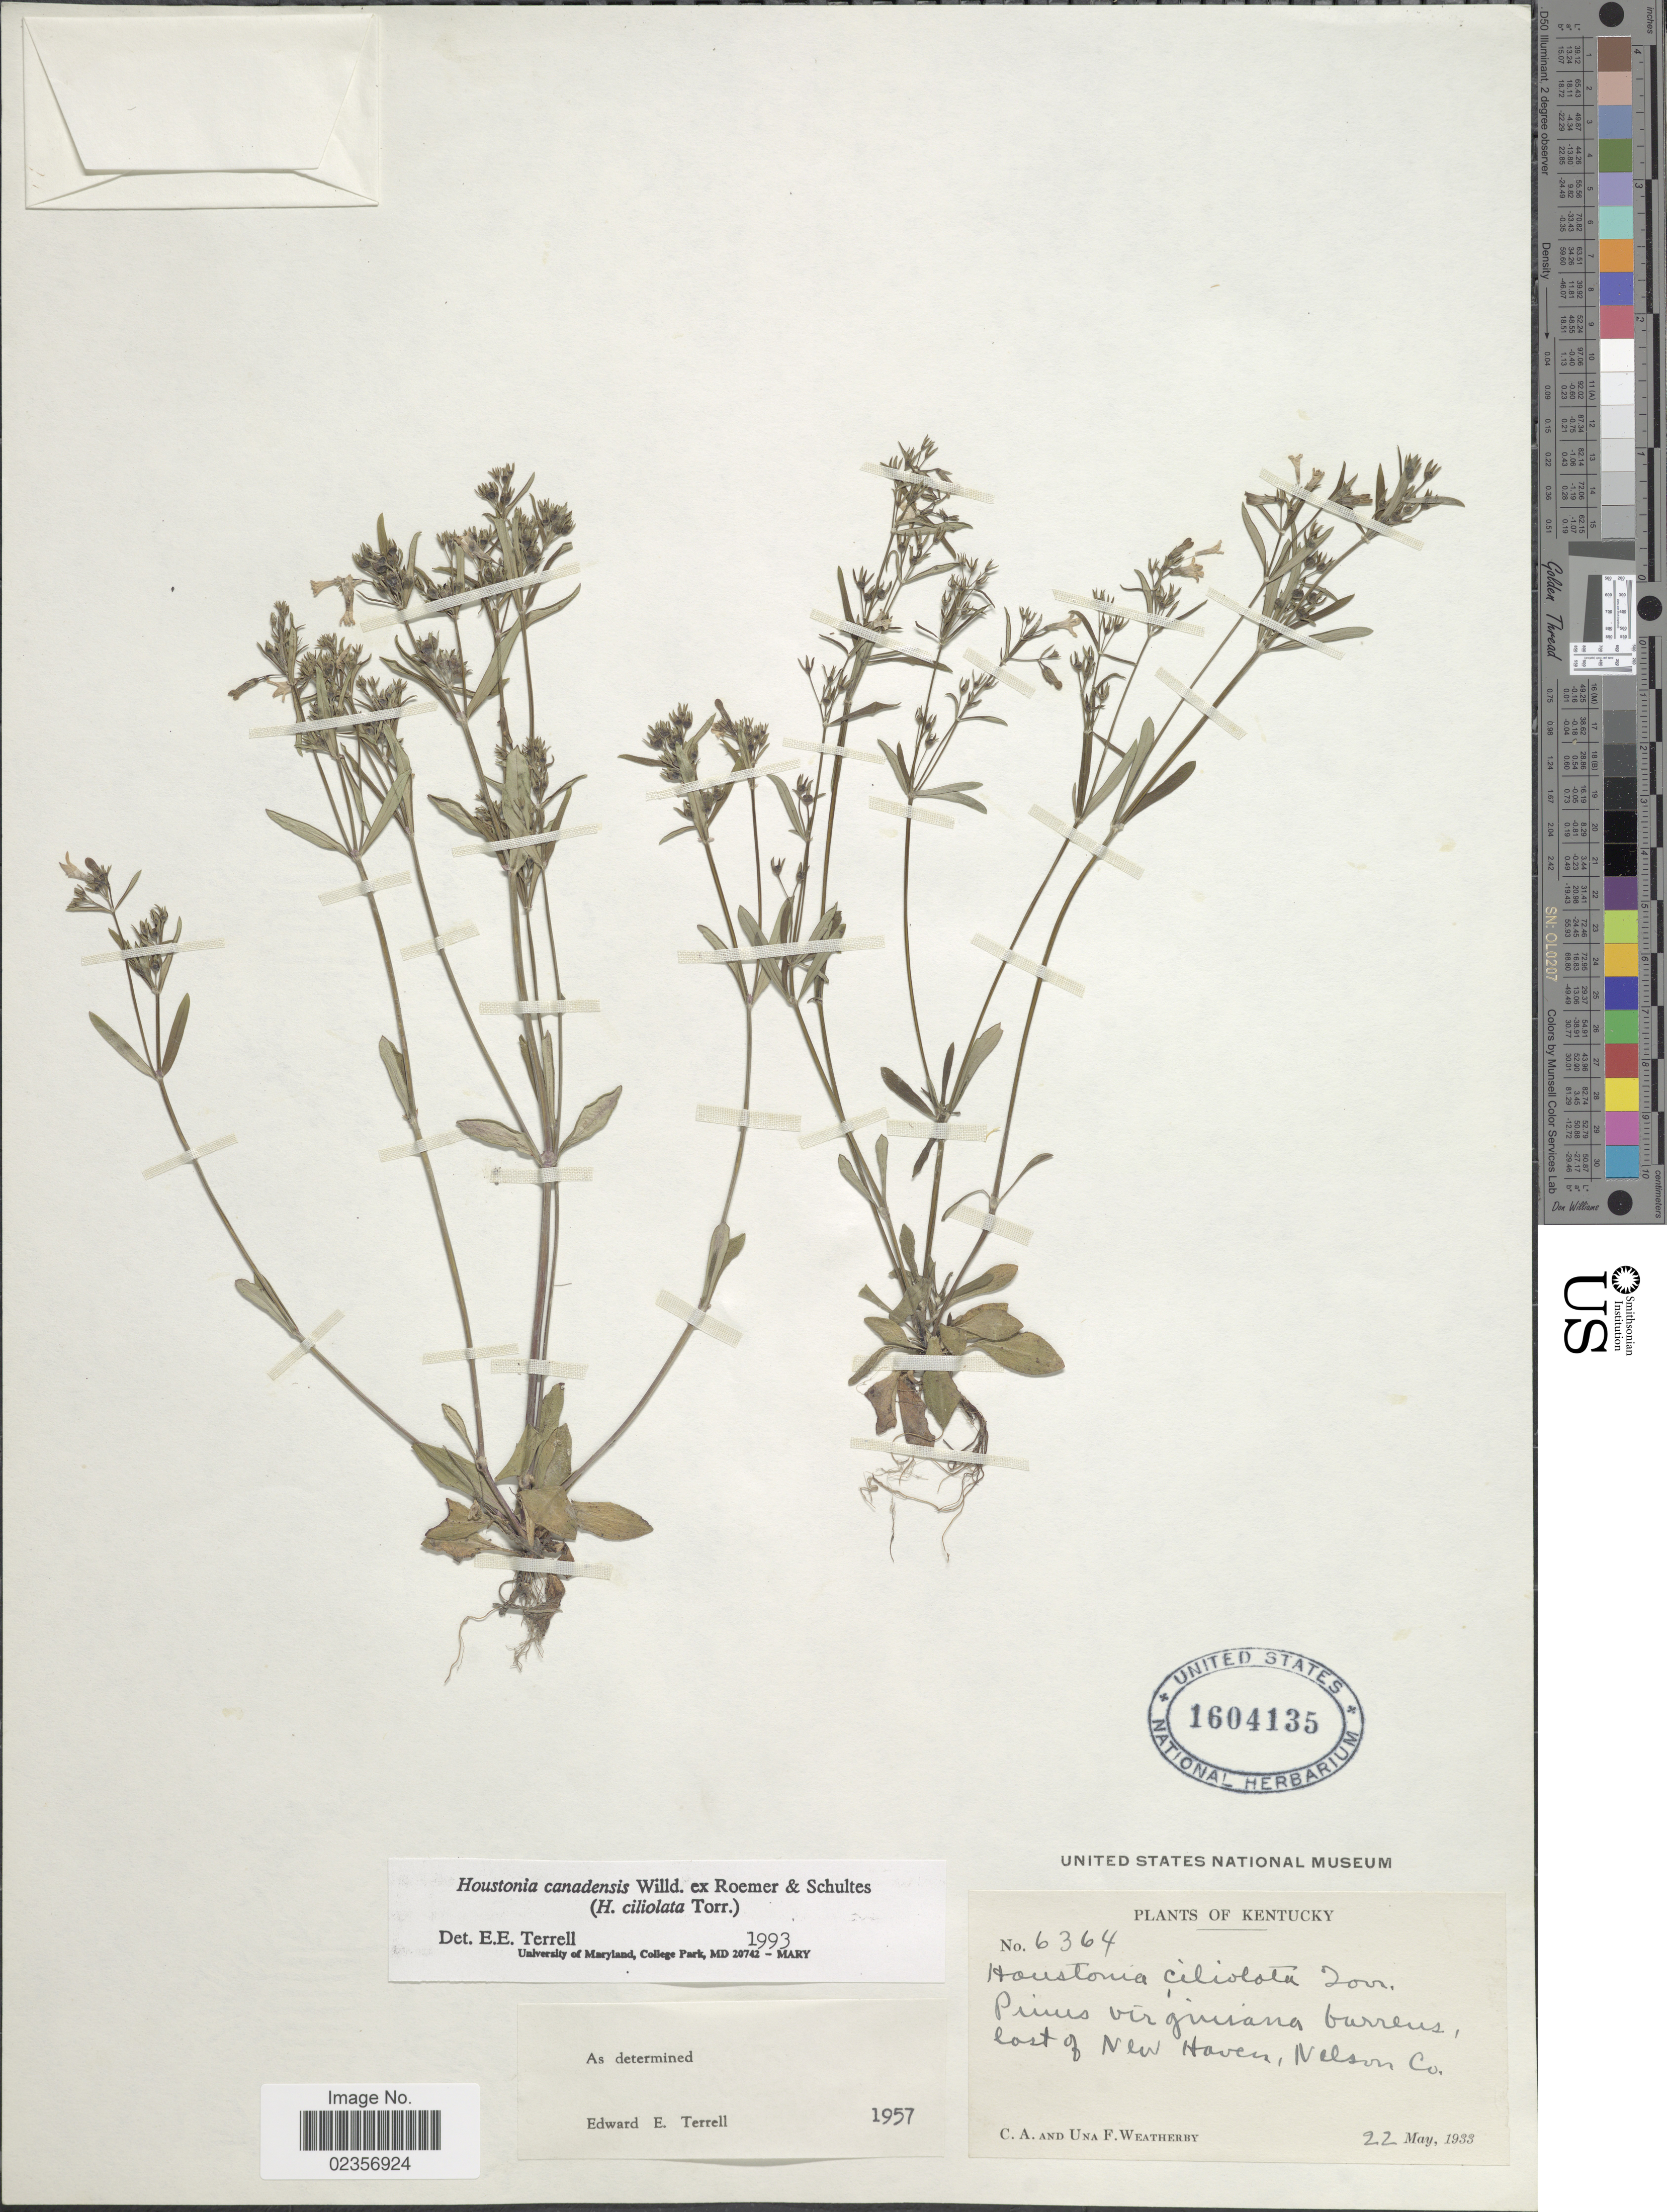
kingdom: Plantae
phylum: Tracheophyta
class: Magnoliopsida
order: Gentianales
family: Rubiaceae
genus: Houstonia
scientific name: Houstonia canadensis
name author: Willd.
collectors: C. A. Weatherby & U. Weatherby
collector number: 6364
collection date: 1933-05-22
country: United States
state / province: Kentucky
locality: East of New Haven, Nelson Co.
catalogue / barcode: US 1604135